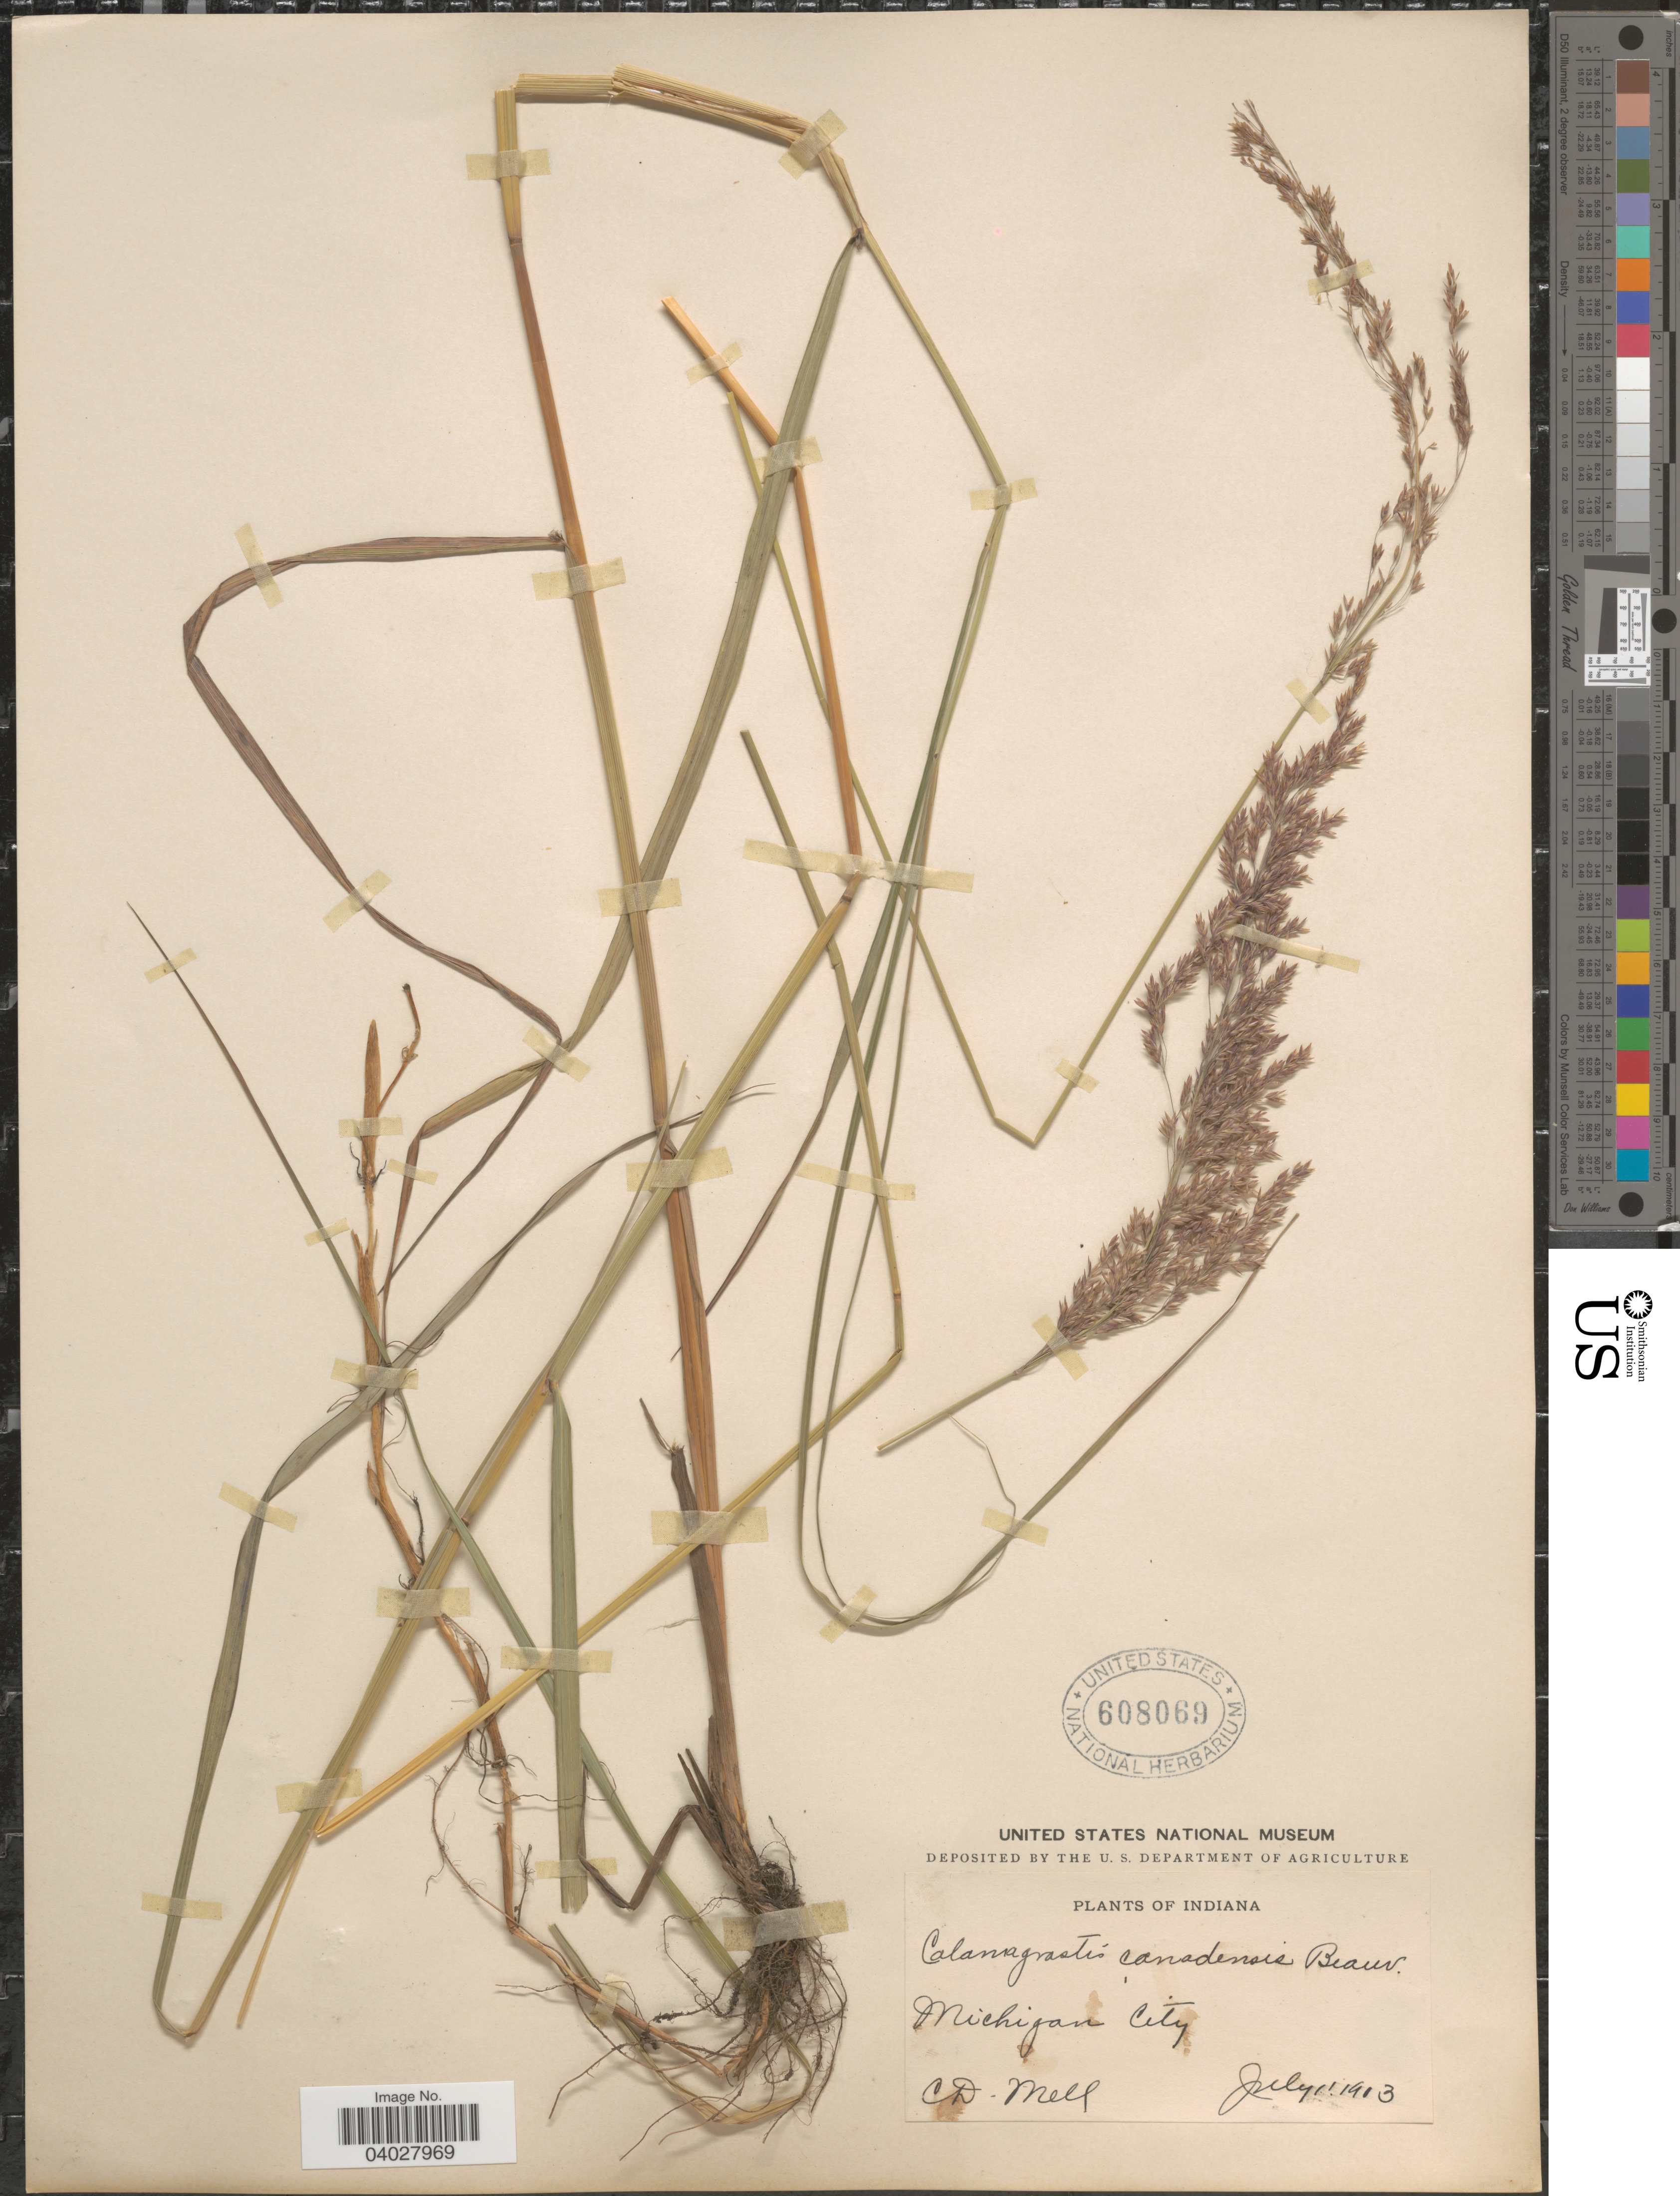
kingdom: Plantae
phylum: Tracheophyta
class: Liliopsida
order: Poales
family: Poaceae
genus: Calamagrostis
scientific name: Calamagrostis canadensis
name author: (Michx.) P. Beauv.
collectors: C. D. Mell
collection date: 1913-07-01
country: United States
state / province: Indiana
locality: Michigan City.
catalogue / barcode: US 608069